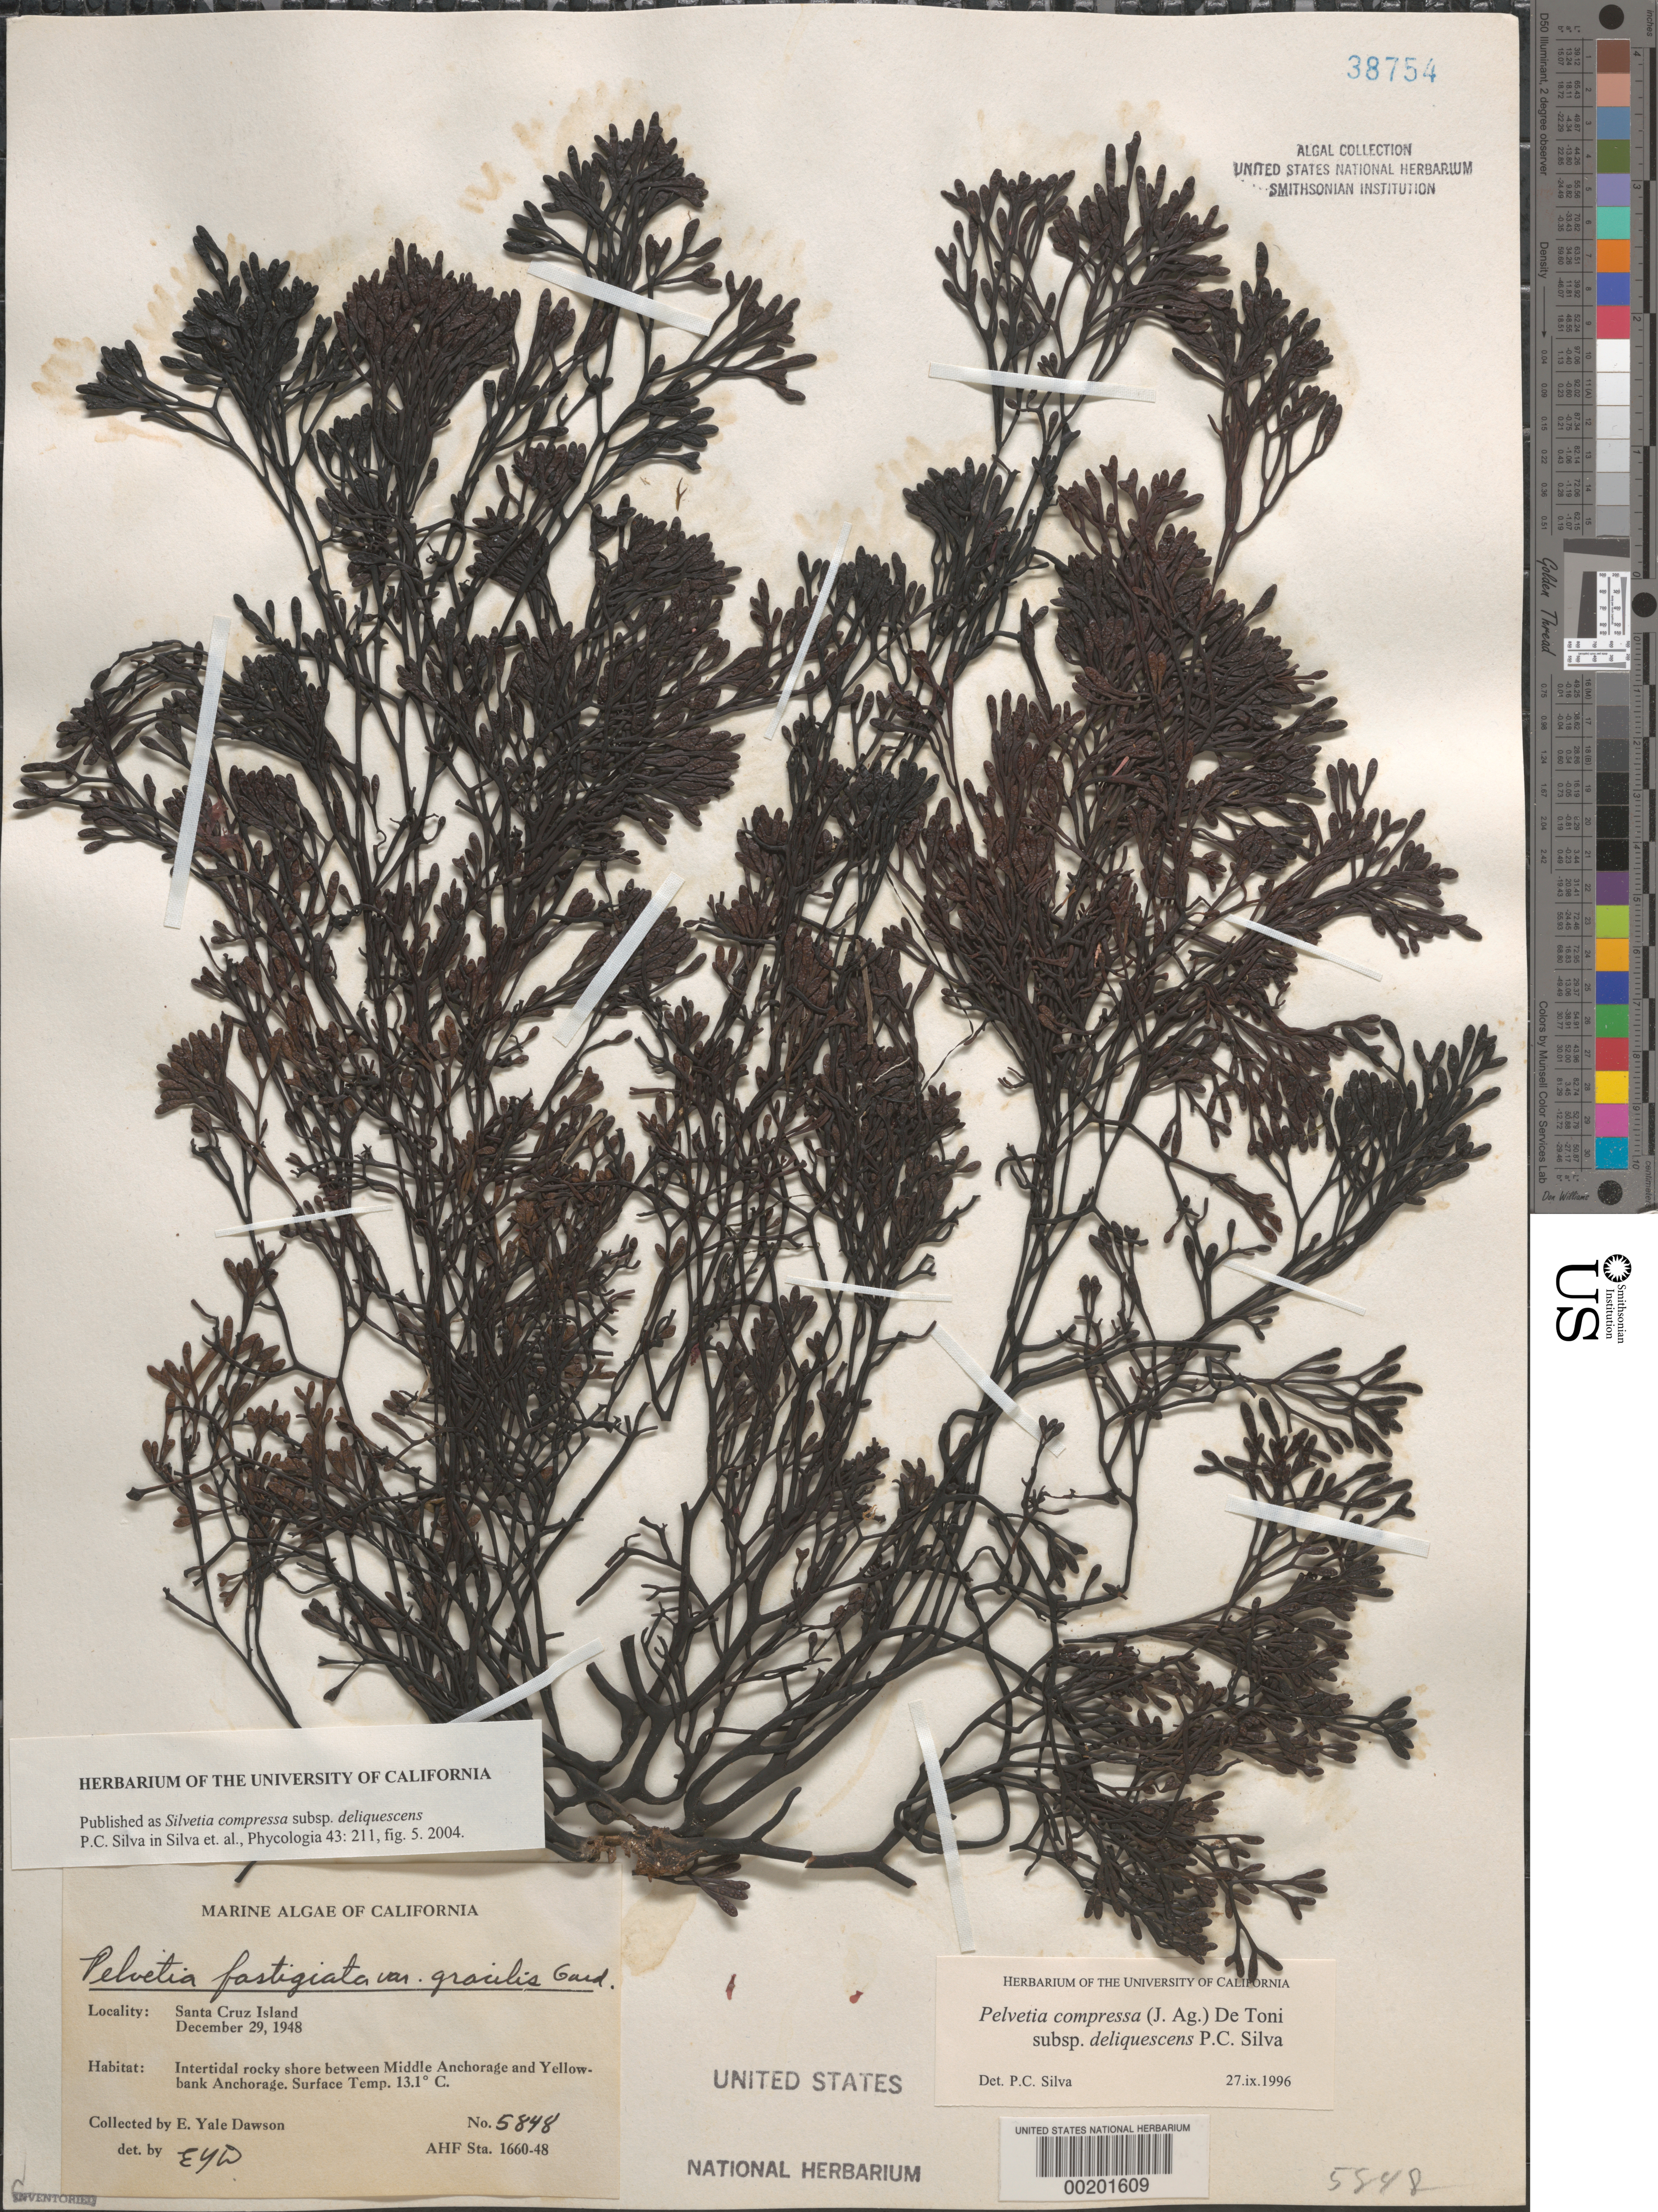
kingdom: Chromista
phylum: Ochrophyta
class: Phaeophyceae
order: Fucales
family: Fucaceae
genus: Silvetia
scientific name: Silvetia compressa subsp. deliquescens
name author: P.C. Silva in P.C. Silva et al.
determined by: Silva, P. C.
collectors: E. Y. Dawson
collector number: EYD 5848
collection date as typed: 29 Dec 1948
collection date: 1948-12-29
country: United States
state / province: California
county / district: Santa Barbara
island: Santa Cruz Island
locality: Willow Anchorage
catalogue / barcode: US 38754